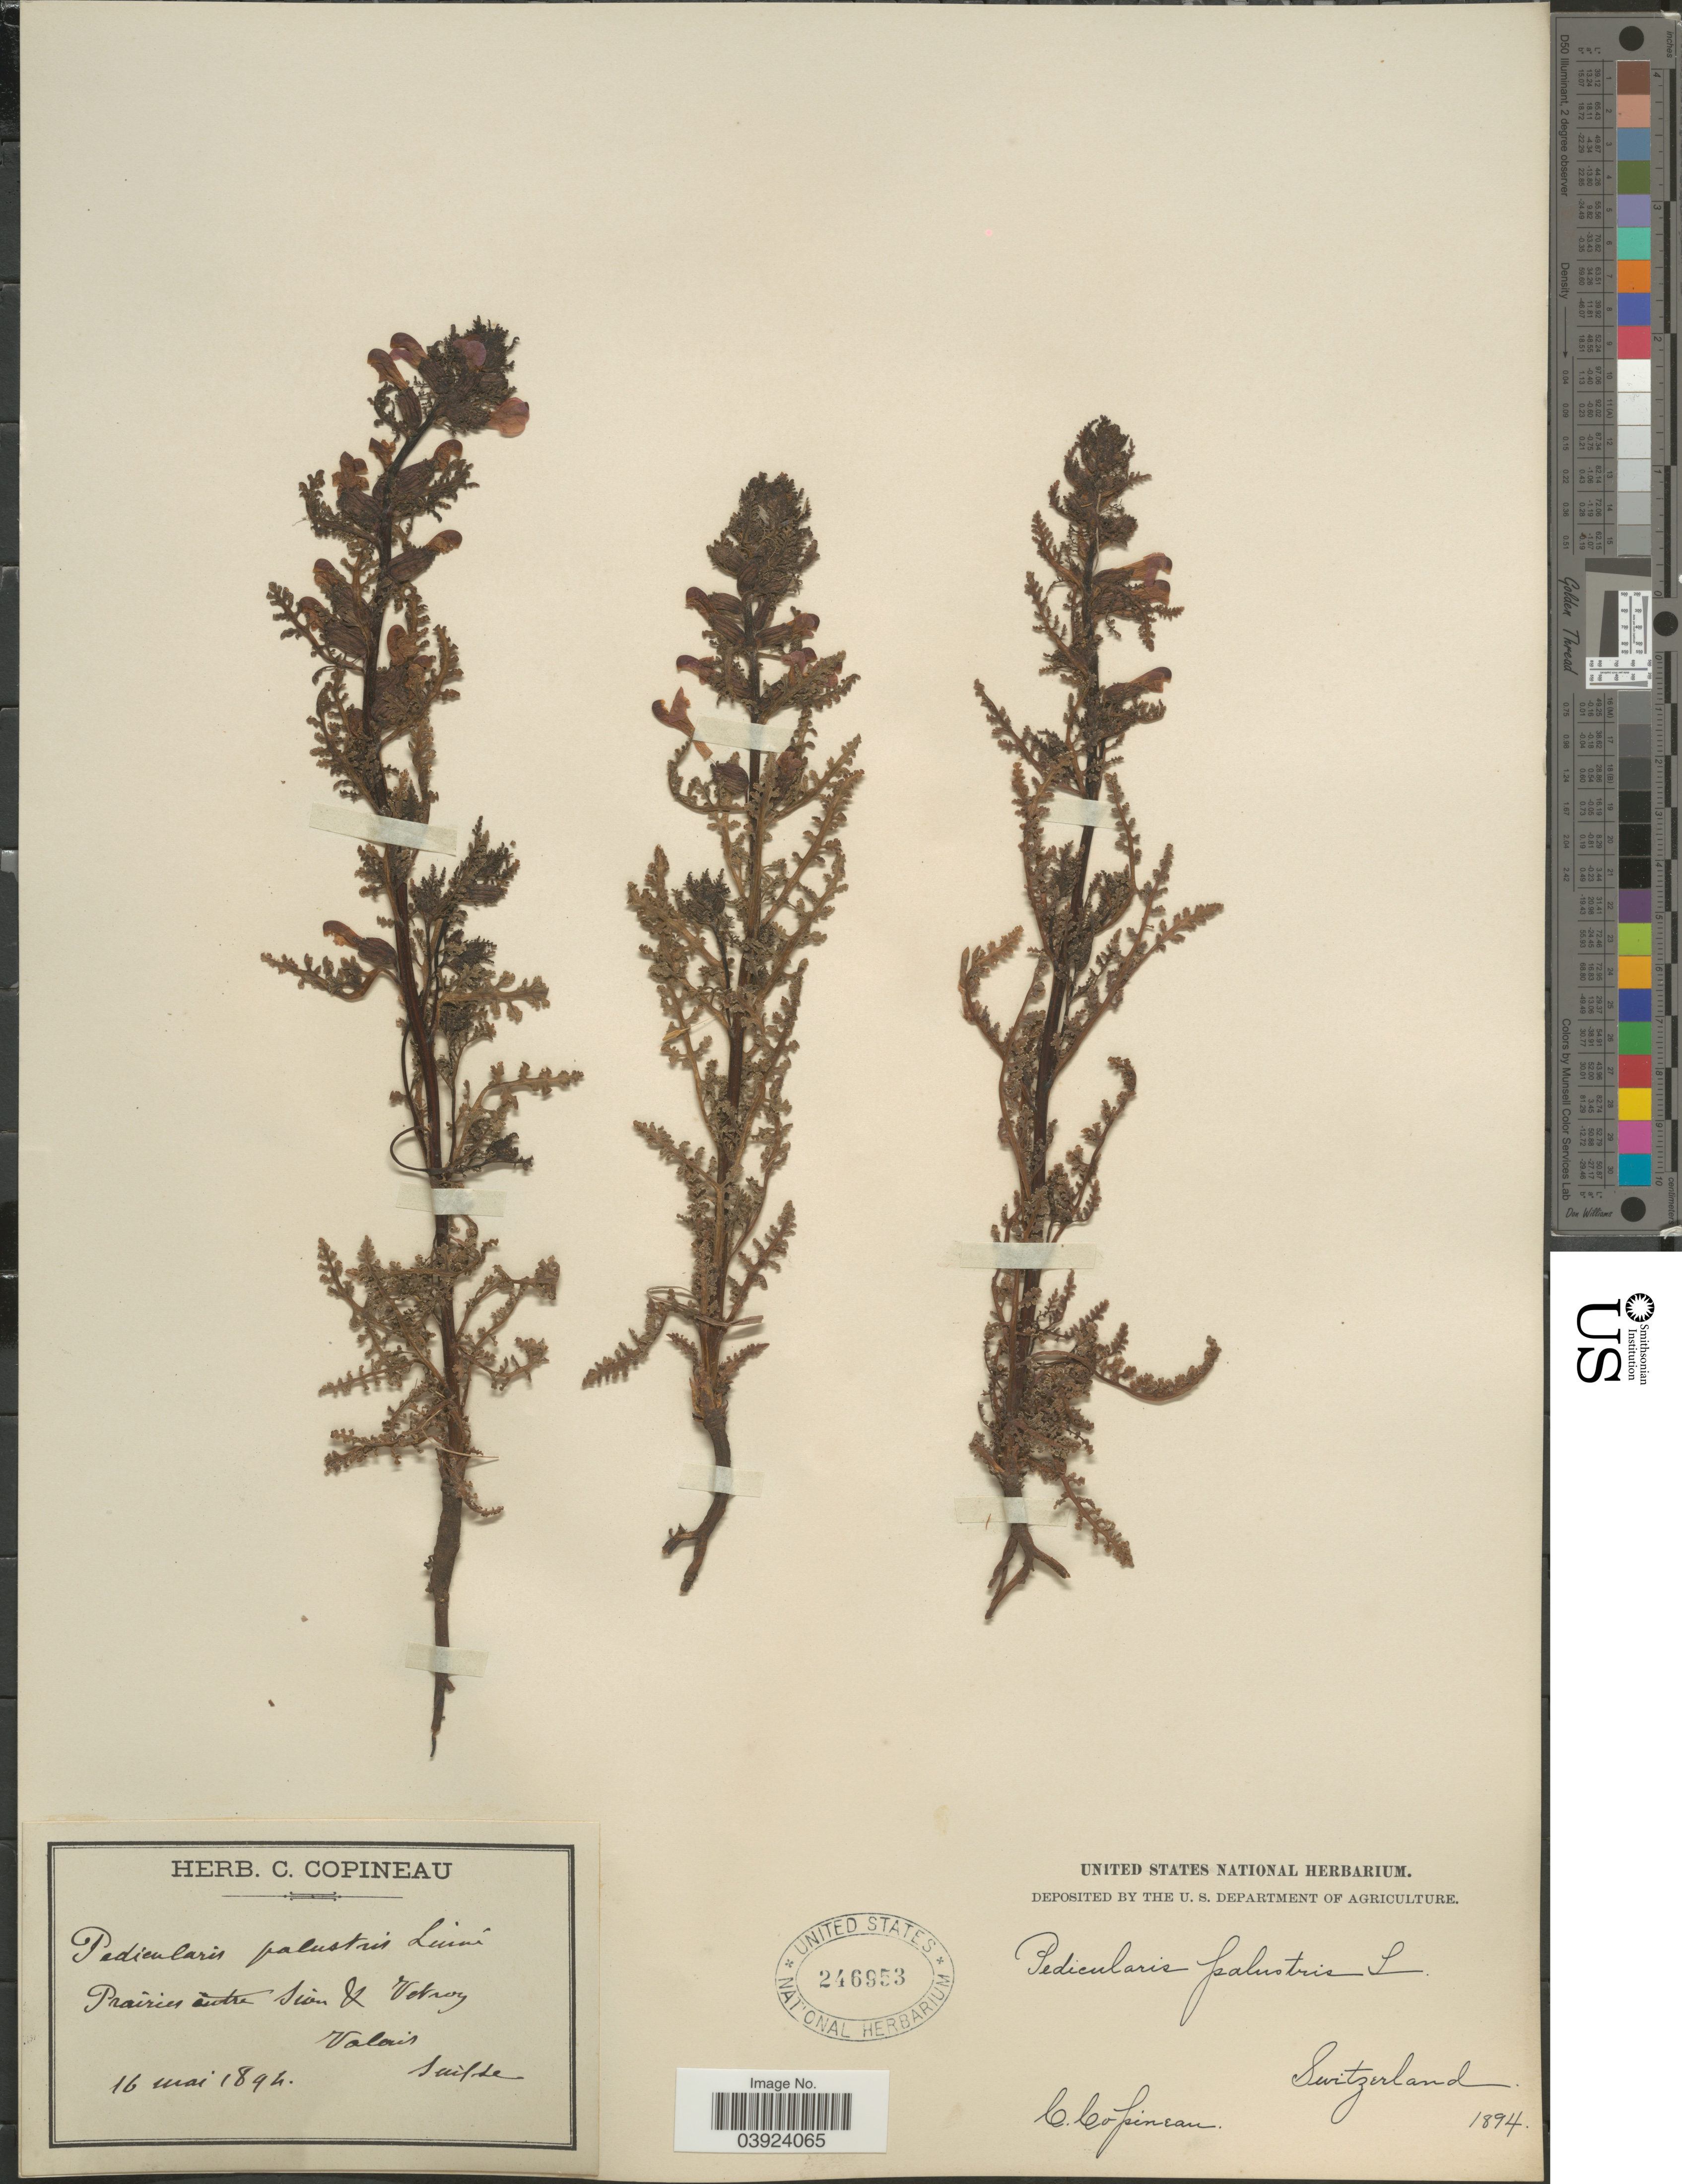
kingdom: Plantae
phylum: Tracheophyta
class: Magnoliopsida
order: Lamiales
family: Orobanchaceae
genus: Pedicularis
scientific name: Pedicularis palustris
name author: L.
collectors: C. Copineau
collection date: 1894-05-16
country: Switzerland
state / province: Valais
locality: Prairies entre Sion & Vetroy. Suisse.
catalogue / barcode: US 246953